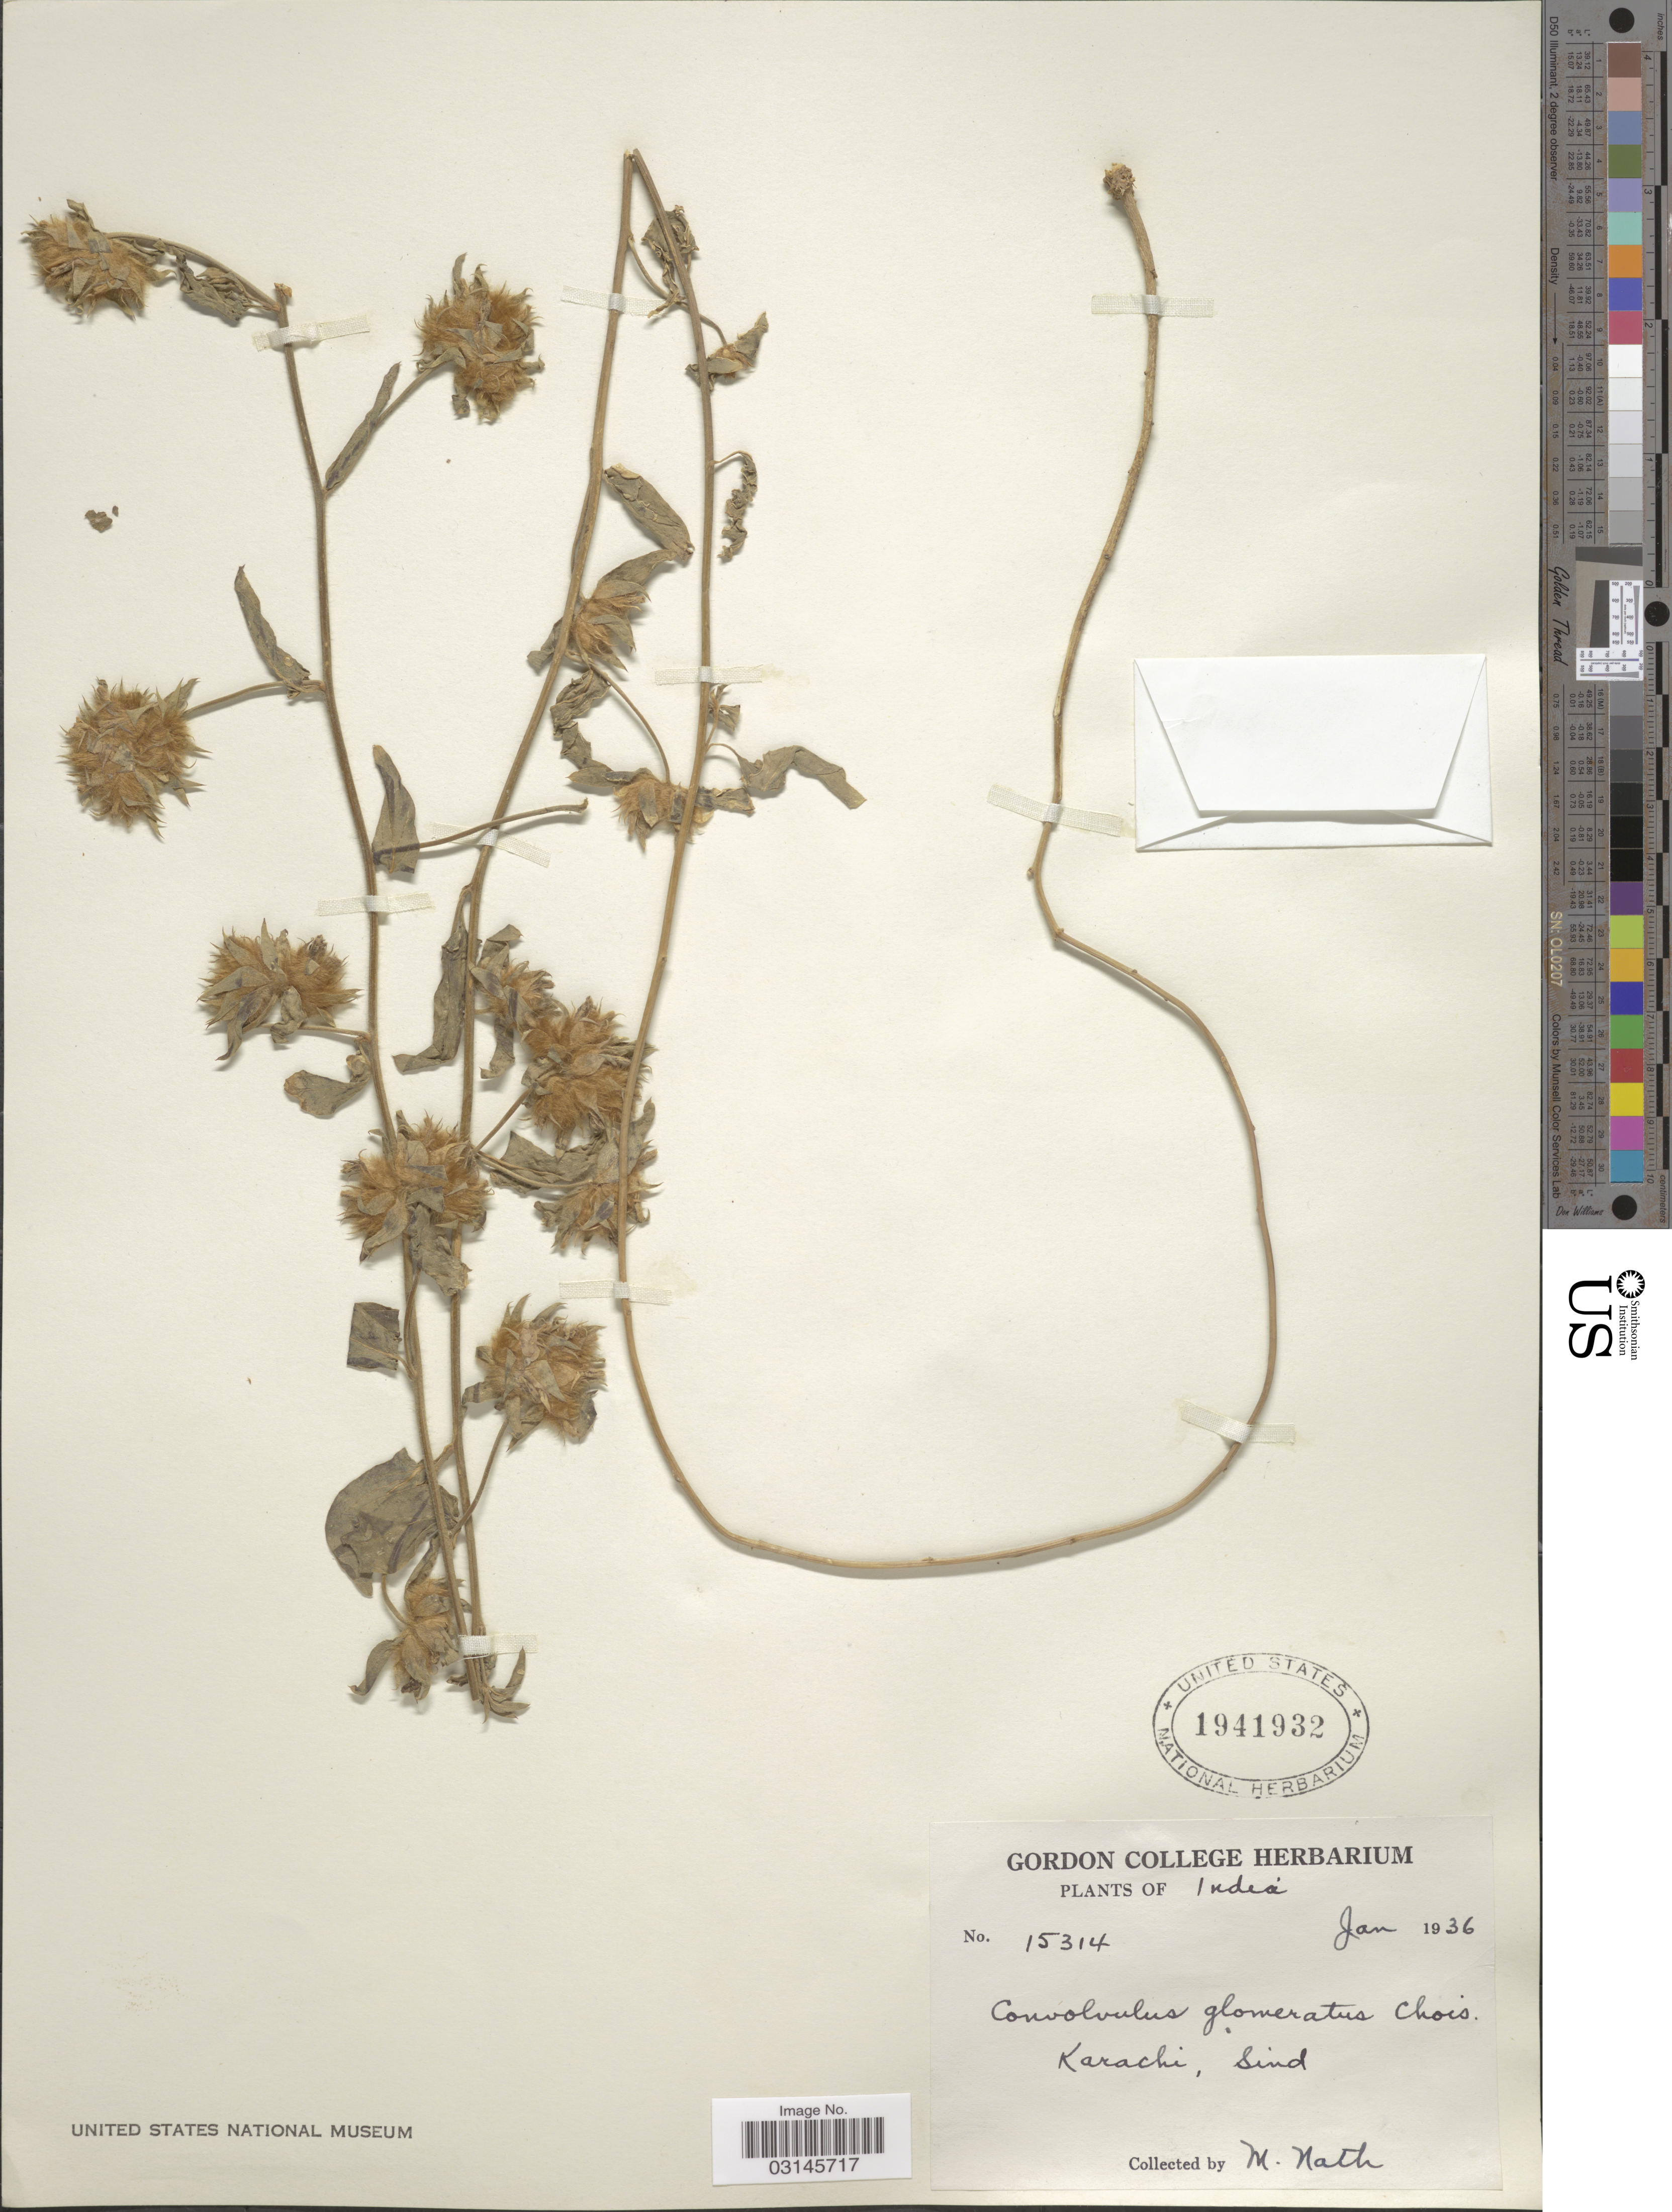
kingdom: Plantae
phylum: Tracheophyta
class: Magnoliopsida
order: Solanales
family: Convolvulaceae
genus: Convolvulus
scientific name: Convolvulus glomeratus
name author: Choisy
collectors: M. Nath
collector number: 15314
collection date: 1936-01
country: Pakistan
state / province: Sindh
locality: Karachi, Sind.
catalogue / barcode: US 1941932